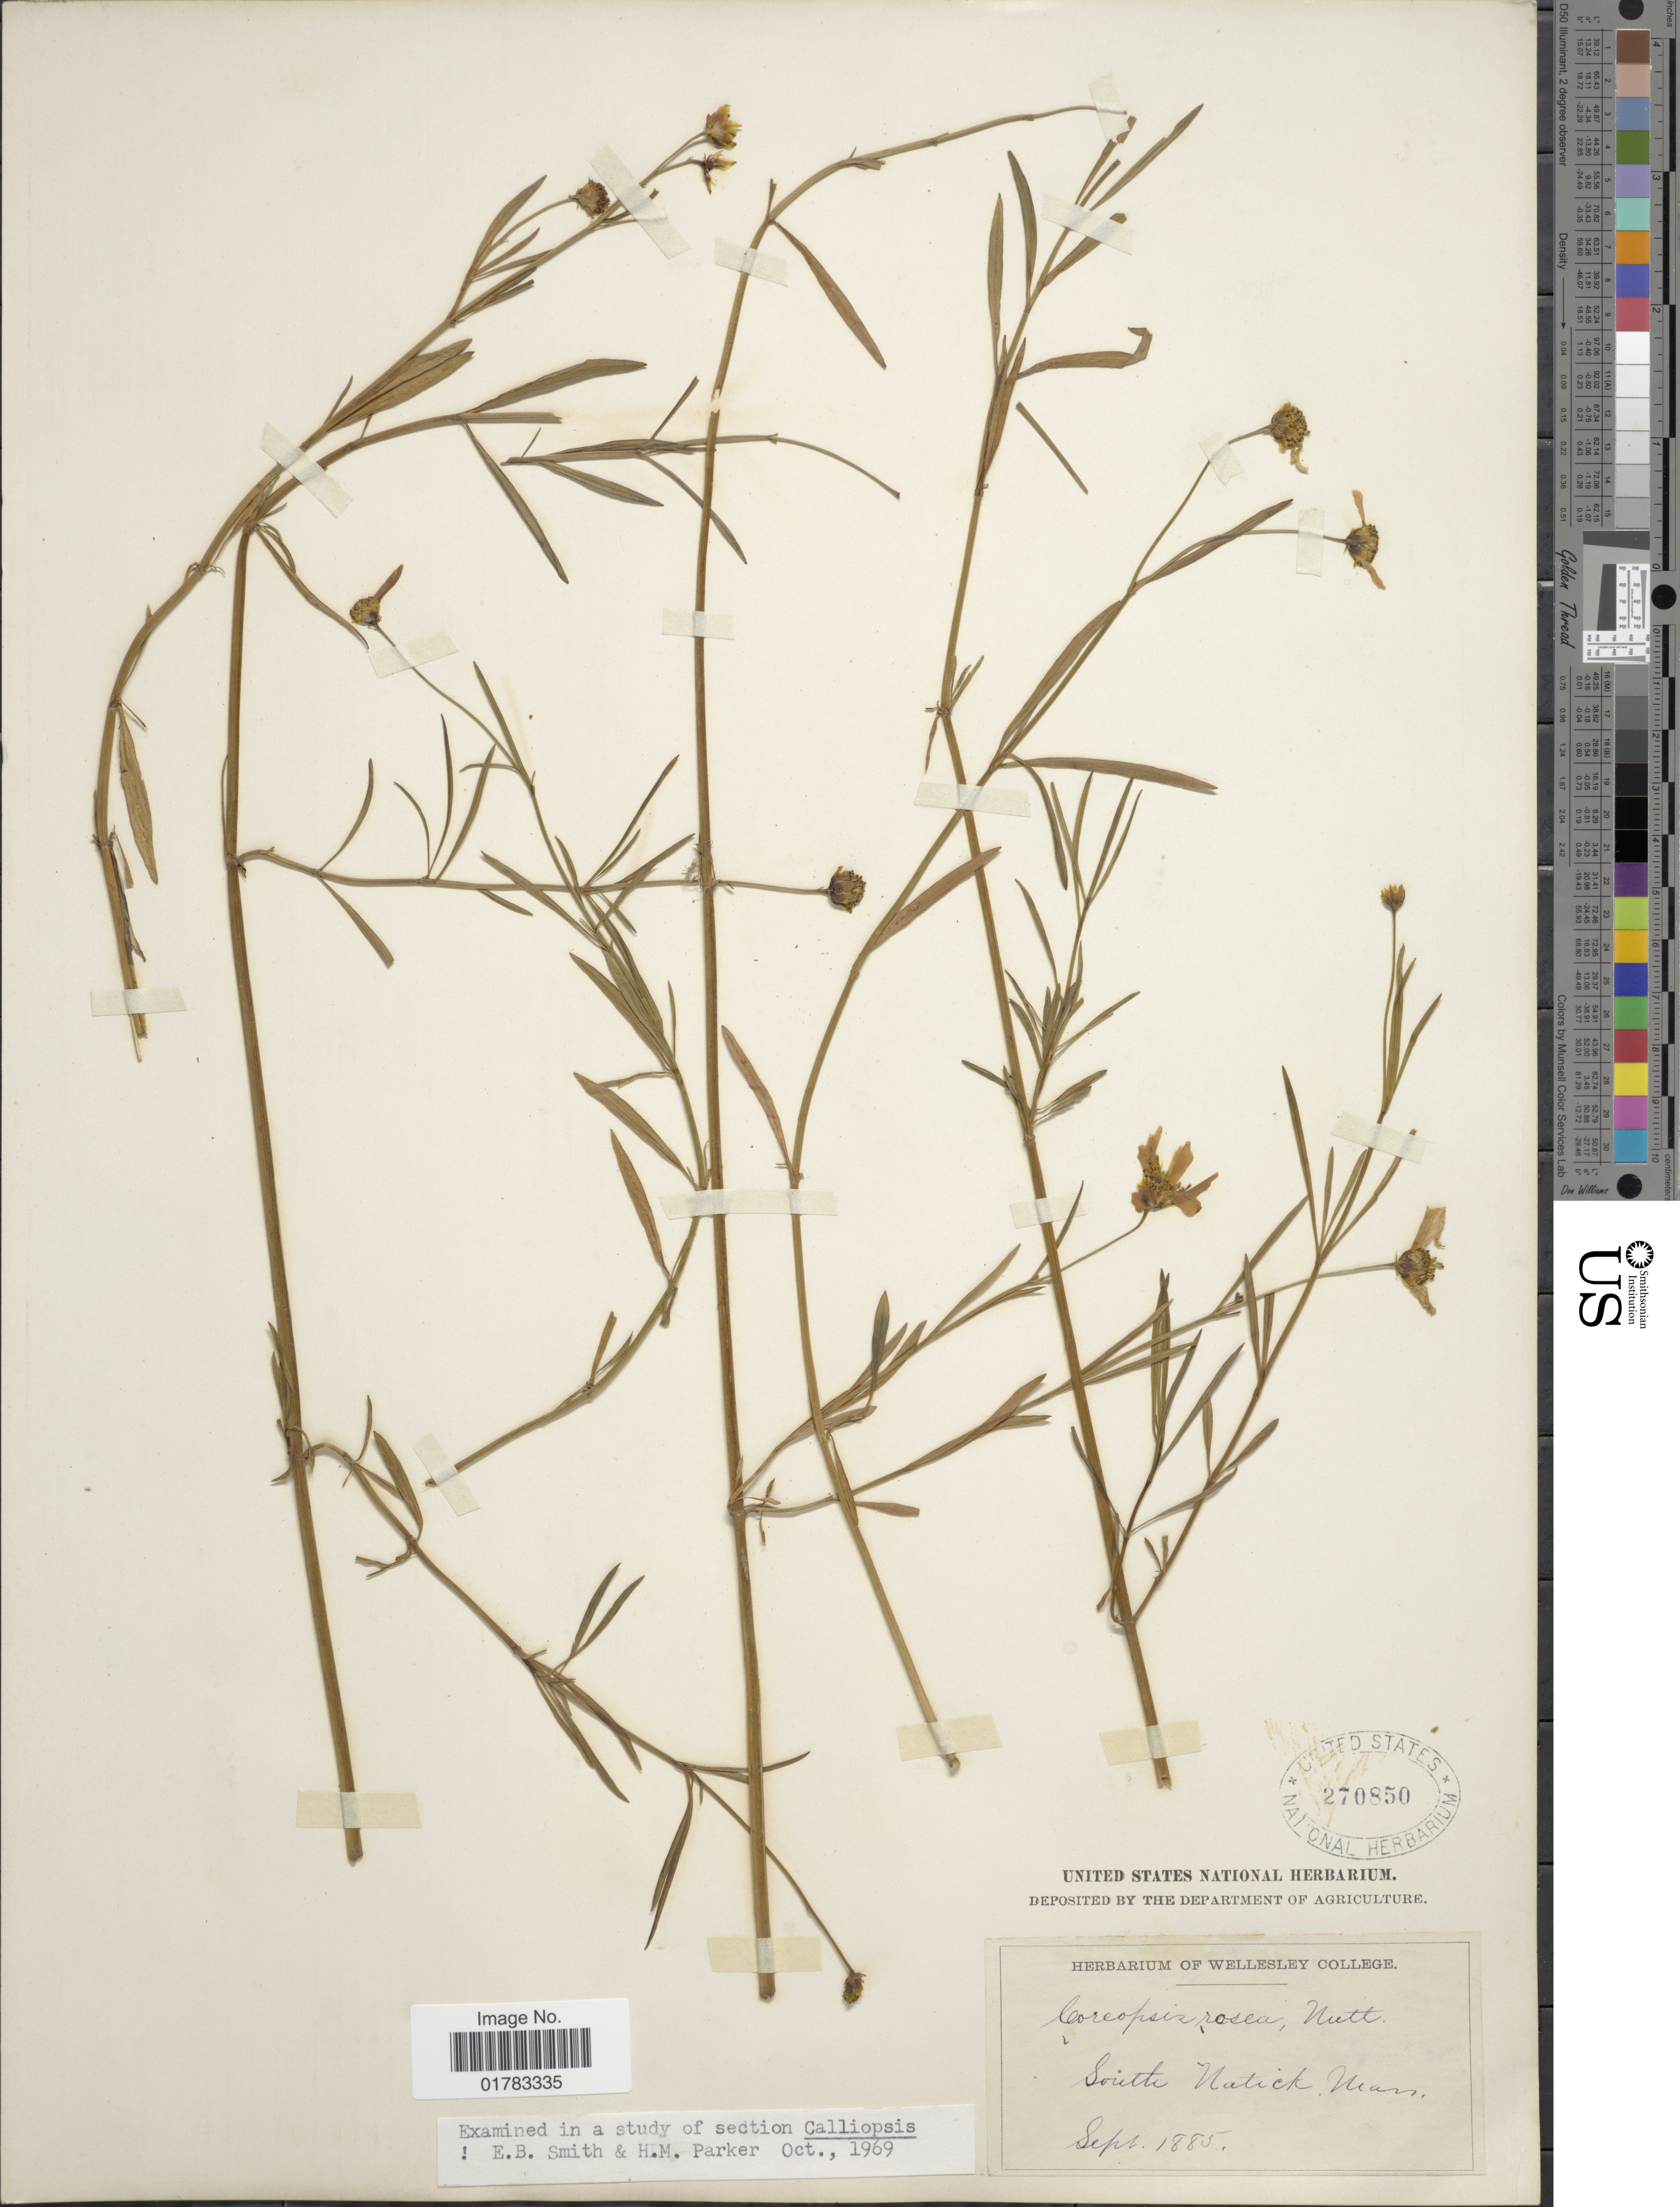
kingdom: Plantae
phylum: Tracheophyta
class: Magnoliopsida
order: Asterales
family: Asteraceae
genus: Coreopsis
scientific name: Coreopsis rosea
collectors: ex herb. Wellesley College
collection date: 1885-09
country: United States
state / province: Massachusetts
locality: South Natick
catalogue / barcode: US 270850